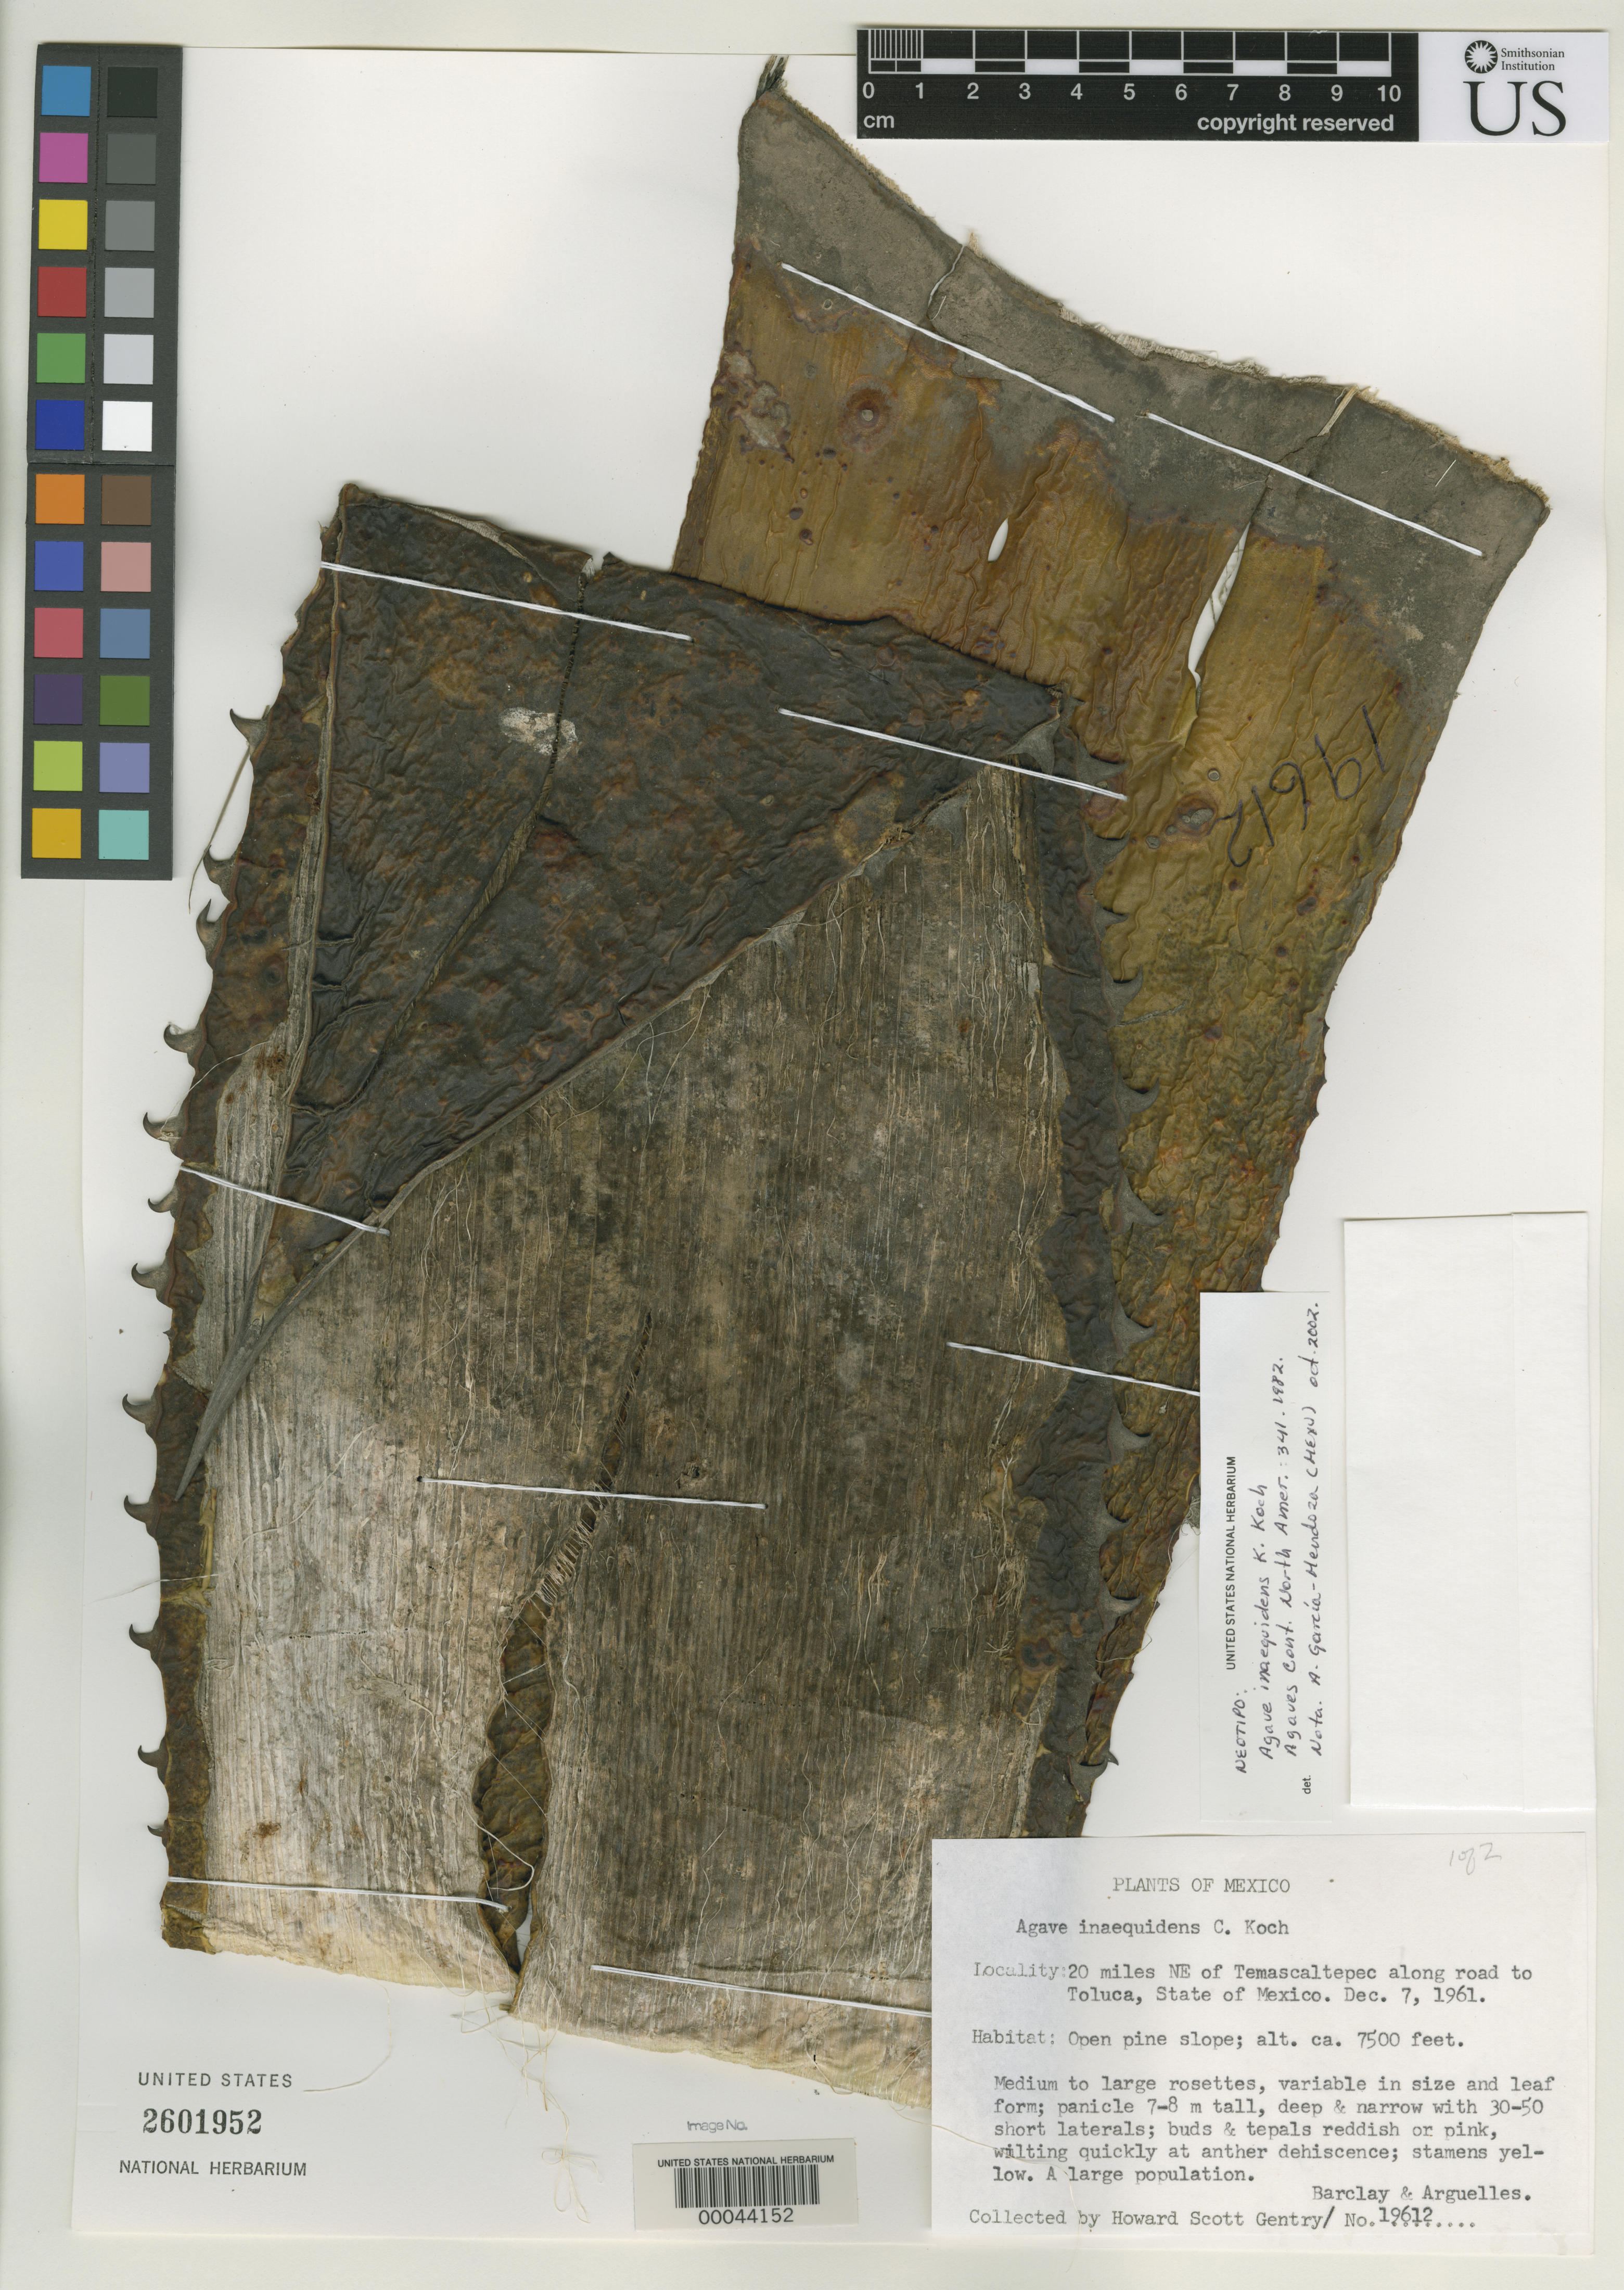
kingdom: Plantae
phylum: Tracheophyta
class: Liliopsida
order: Asparagales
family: Asparagaceae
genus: Agave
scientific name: Agave inaequidens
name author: K. Koch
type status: Neotype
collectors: H. S. Gentry, A. S. Barclay & J. Arguelles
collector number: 19612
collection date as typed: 07 Dec 1961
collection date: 1961-12-07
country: Mexico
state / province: México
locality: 20 miles NE of Temascatepec along road to Toluca.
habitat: Open pine slope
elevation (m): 2286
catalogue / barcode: US 2601952